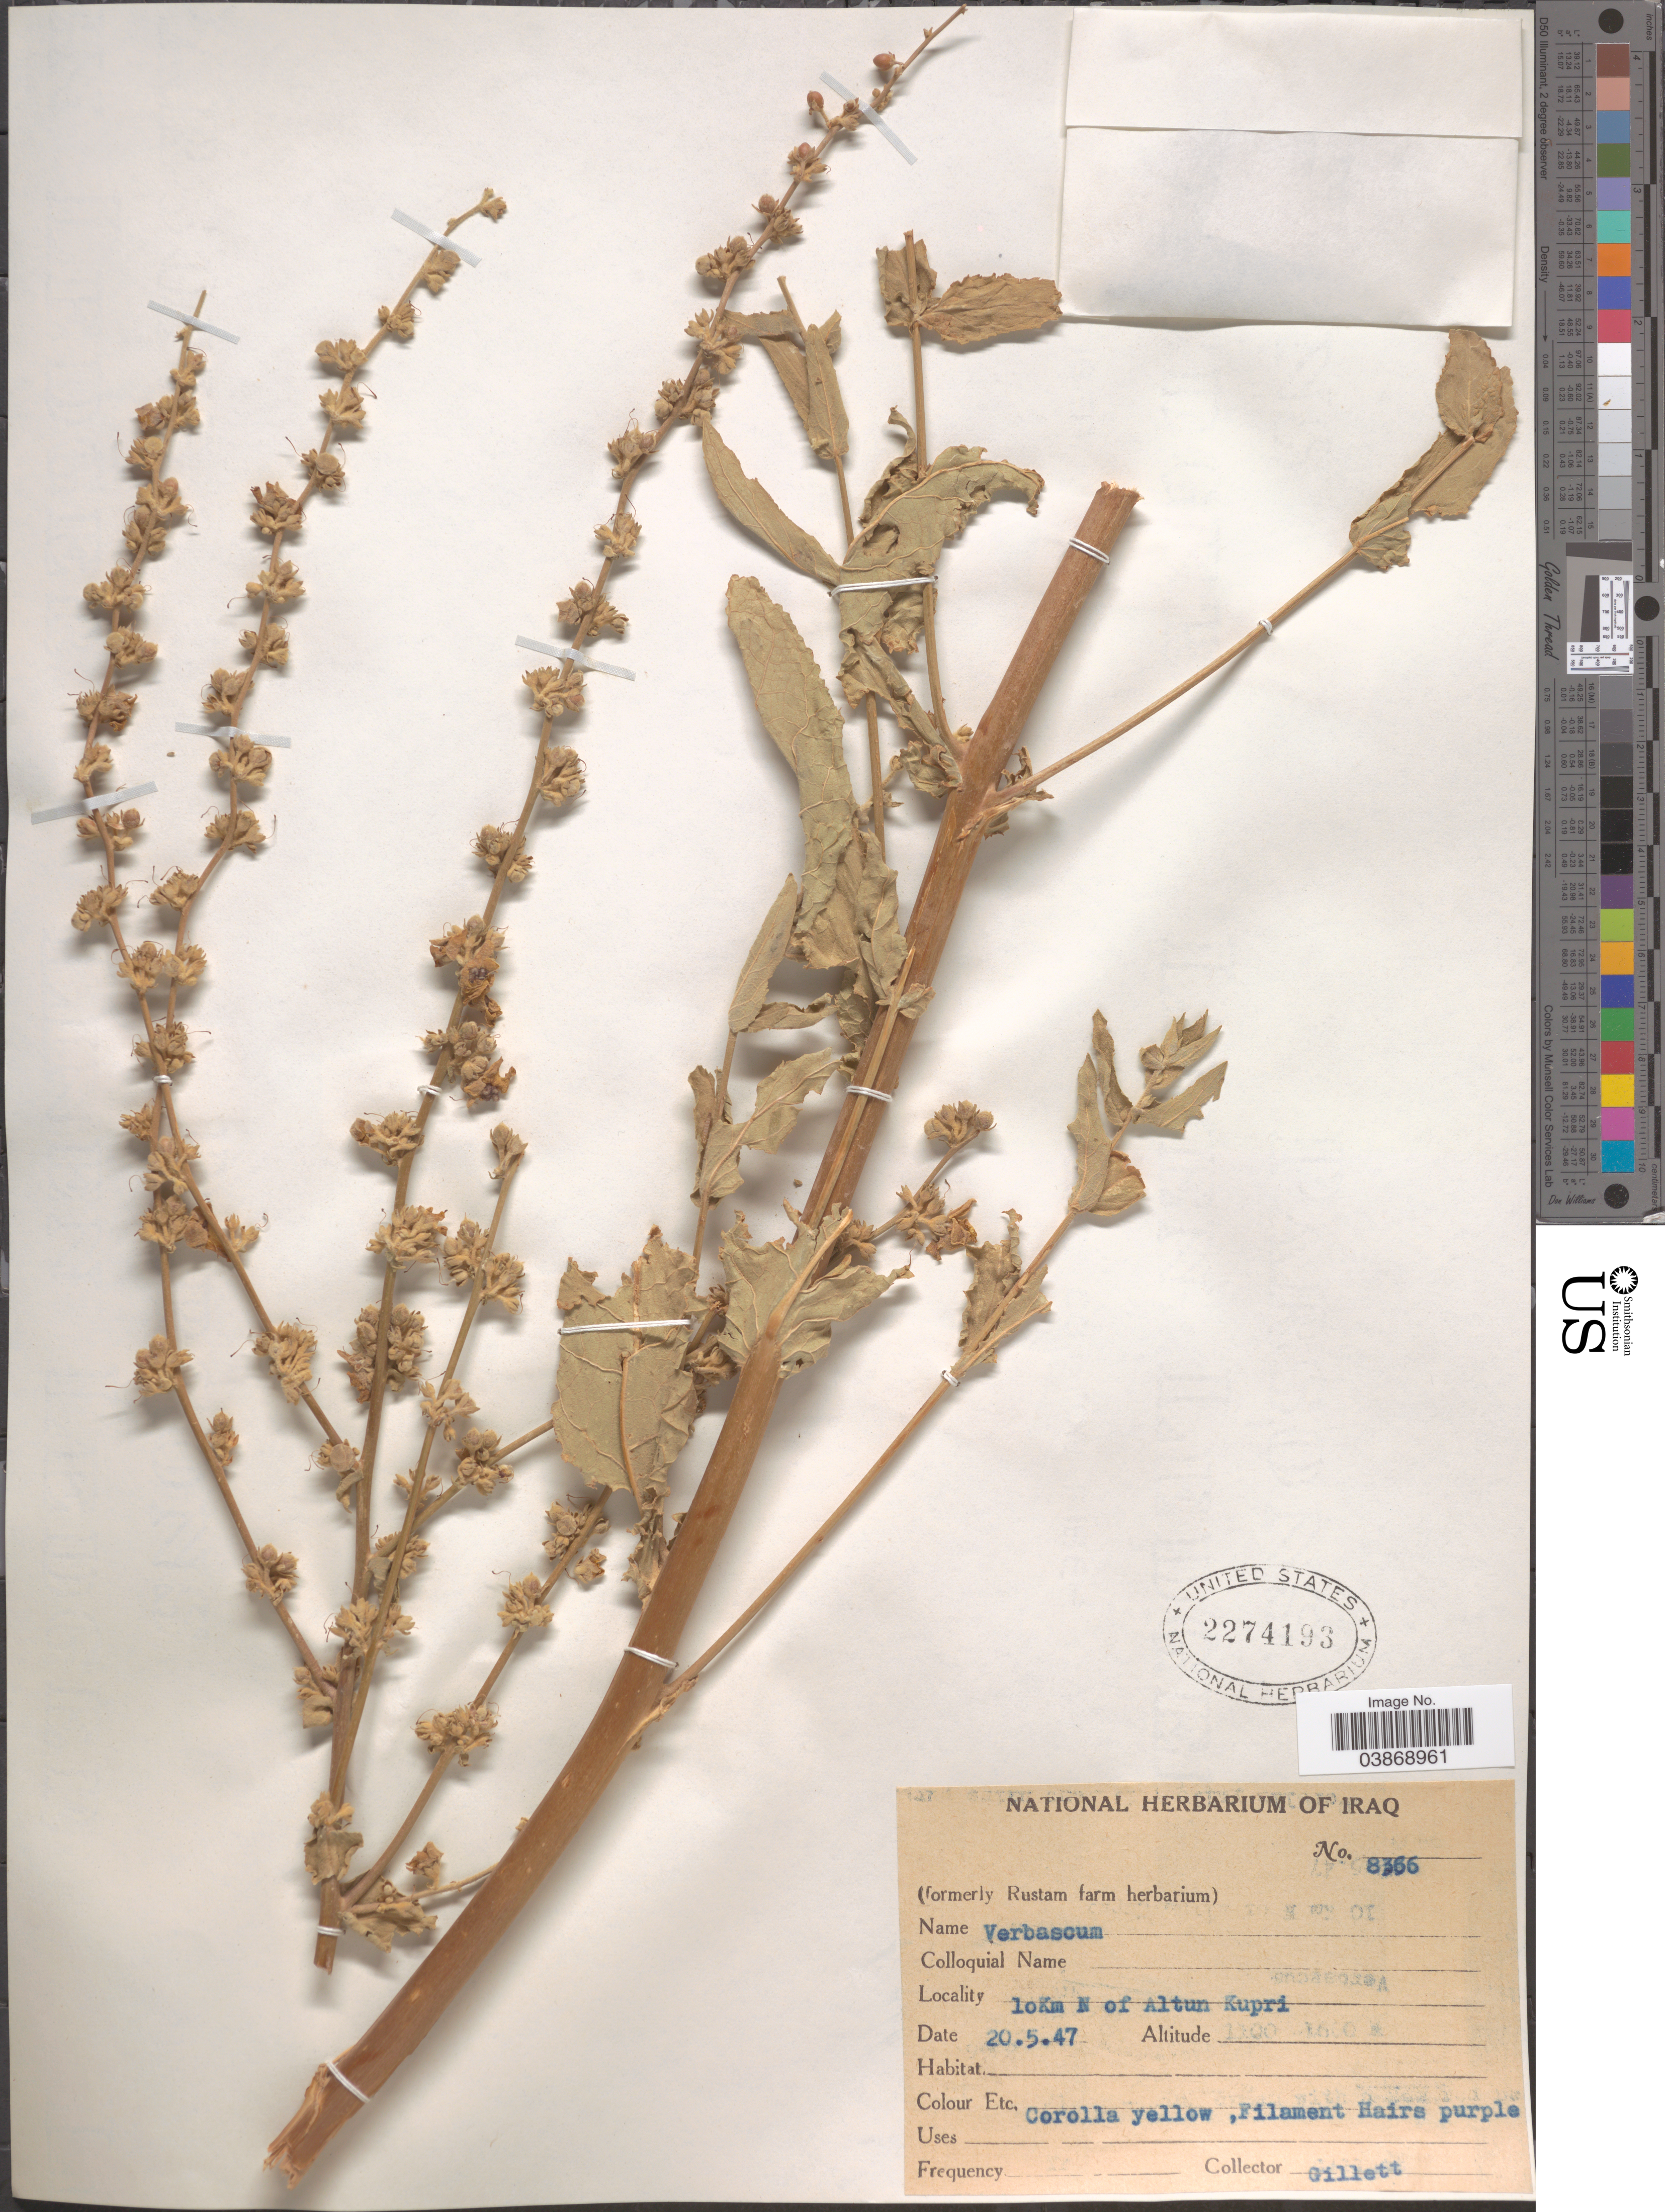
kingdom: Plantae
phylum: Tracheophyta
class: Magnoliopsida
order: Lamiales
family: Scrophulariaceae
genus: Verbascum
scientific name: Verbascum sp.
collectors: Gillett, --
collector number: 8366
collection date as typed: Transcribed d/m/y: 20/5/47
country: Iraq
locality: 10Km N of Altun Kupri.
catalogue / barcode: US 2274193